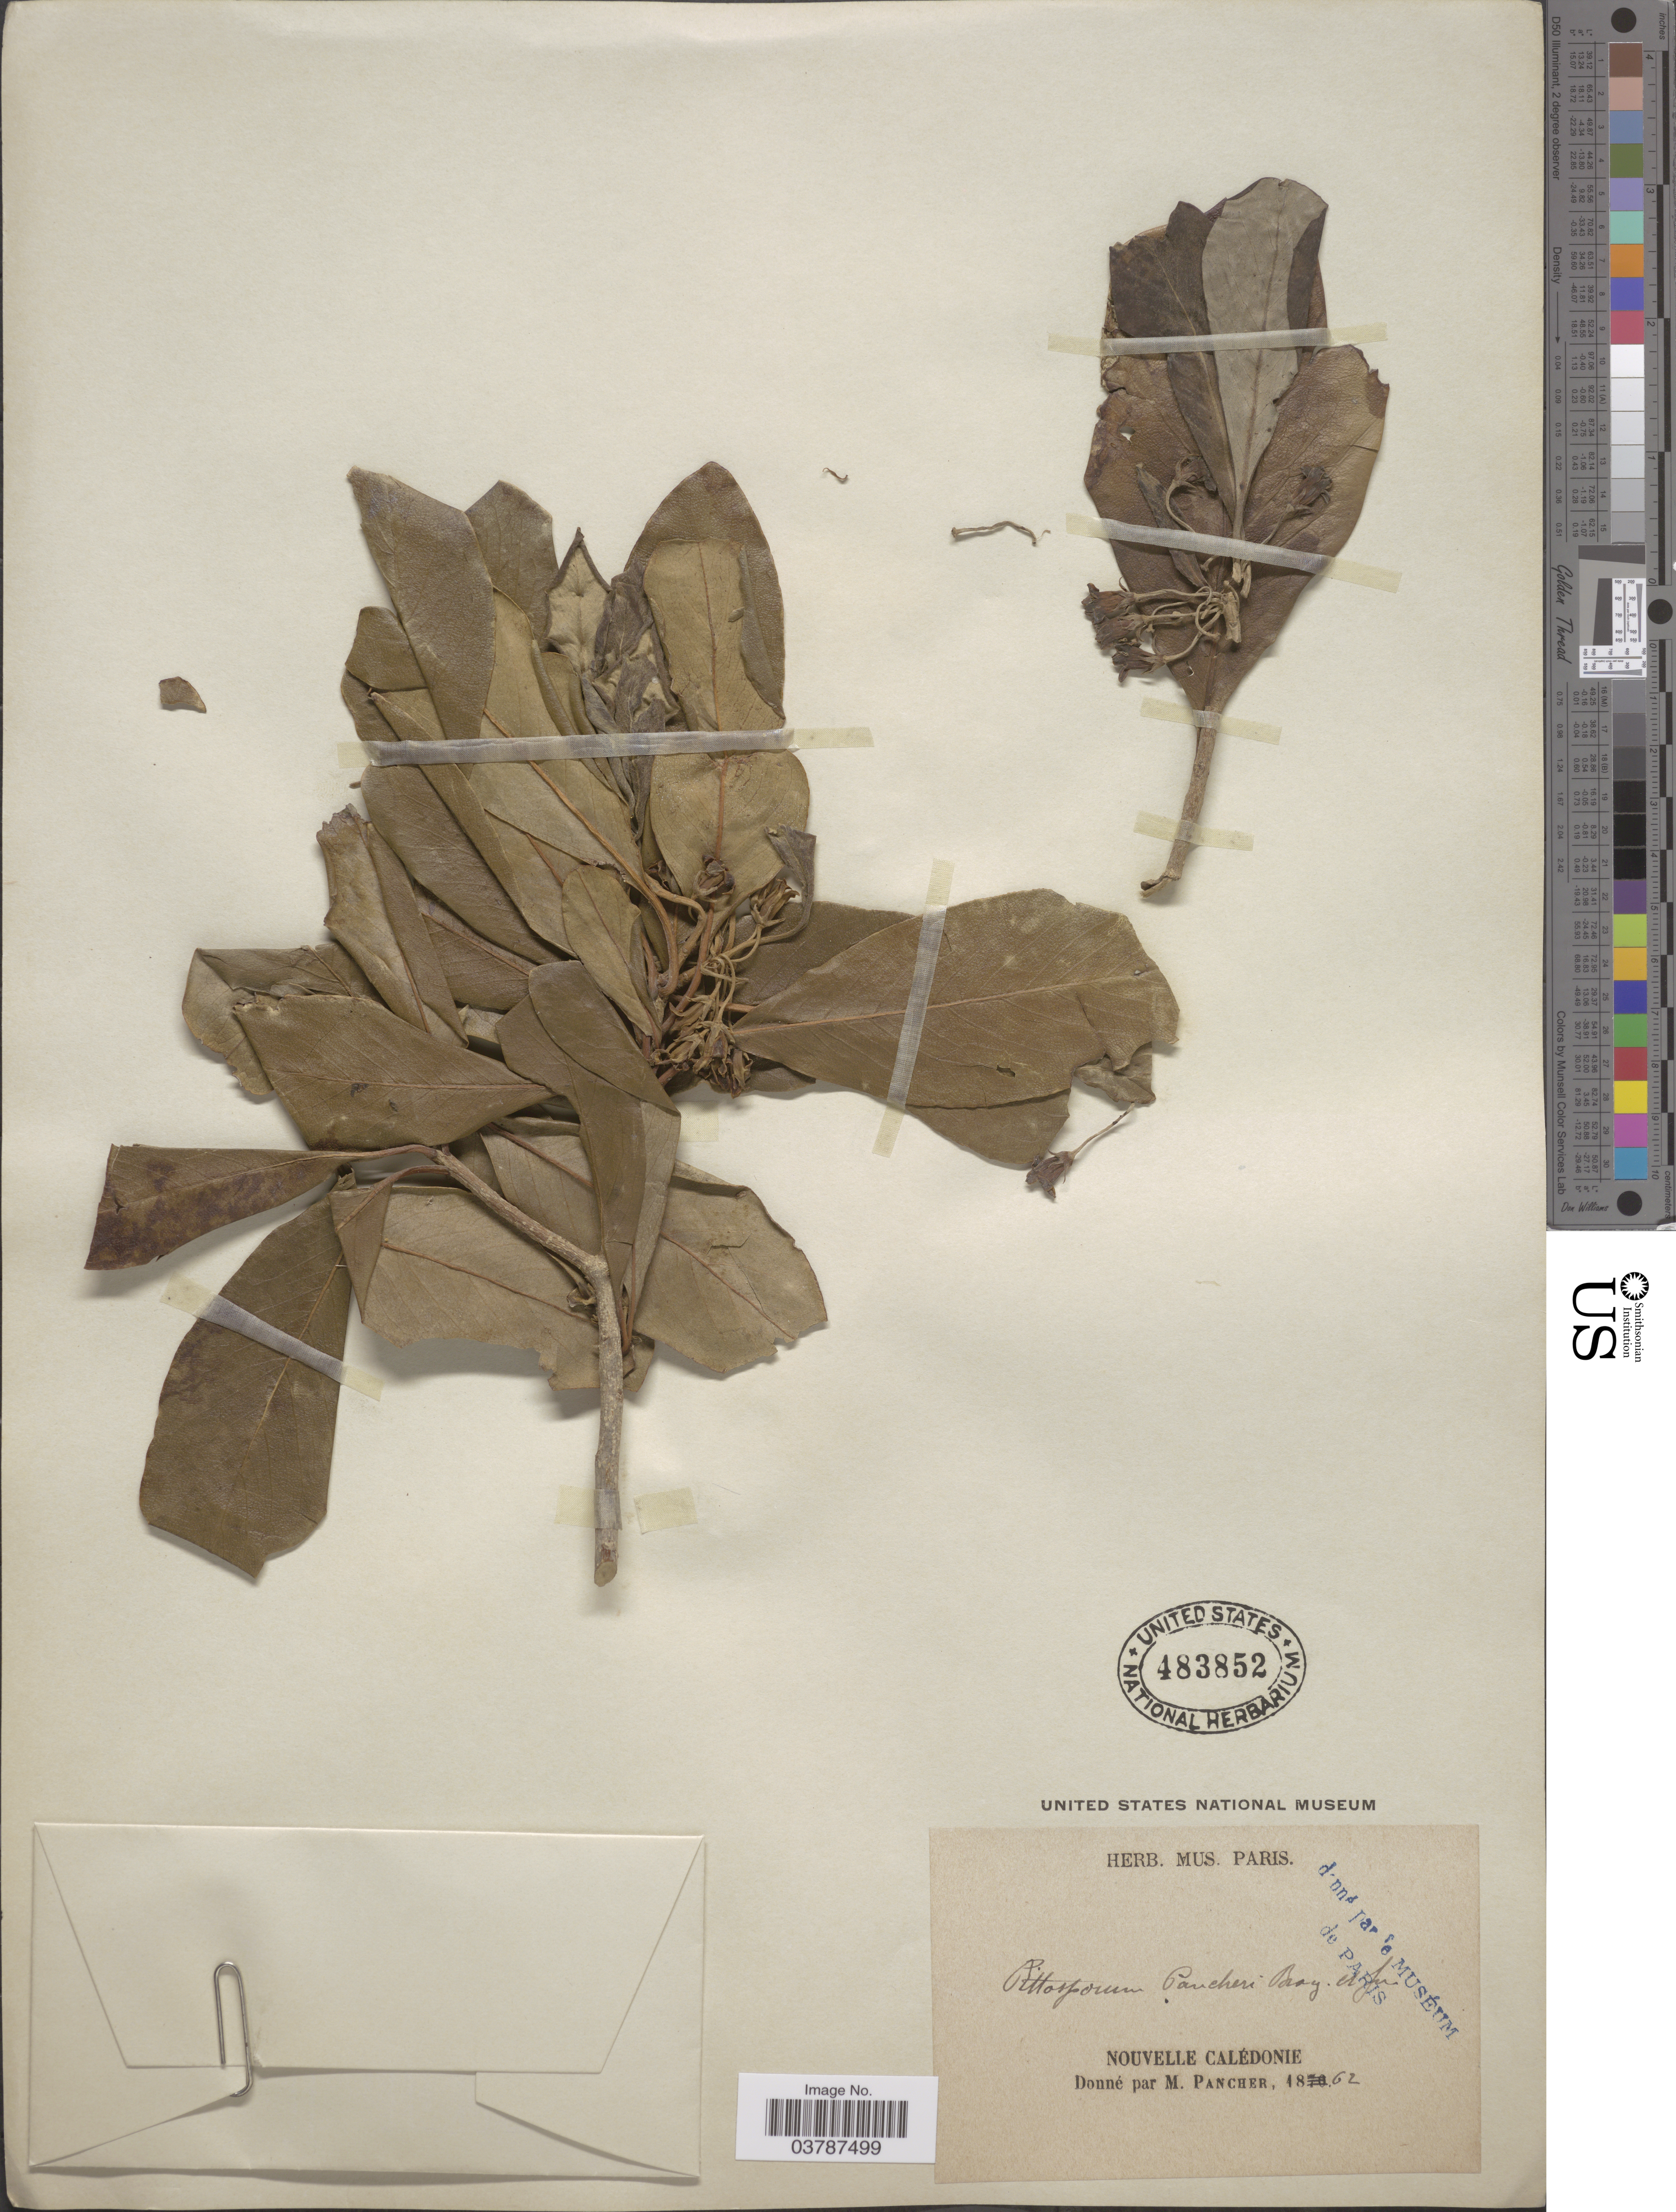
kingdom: Plantae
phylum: Tracheophyta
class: Magnoliopsida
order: Apiales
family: Pittosporaceae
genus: Pittosporum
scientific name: Pittosporum pancheri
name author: Brongn. & Gris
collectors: M. Pancher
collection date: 1862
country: New Caledonia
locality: Nouvelle-Calédonie.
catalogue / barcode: US 483852